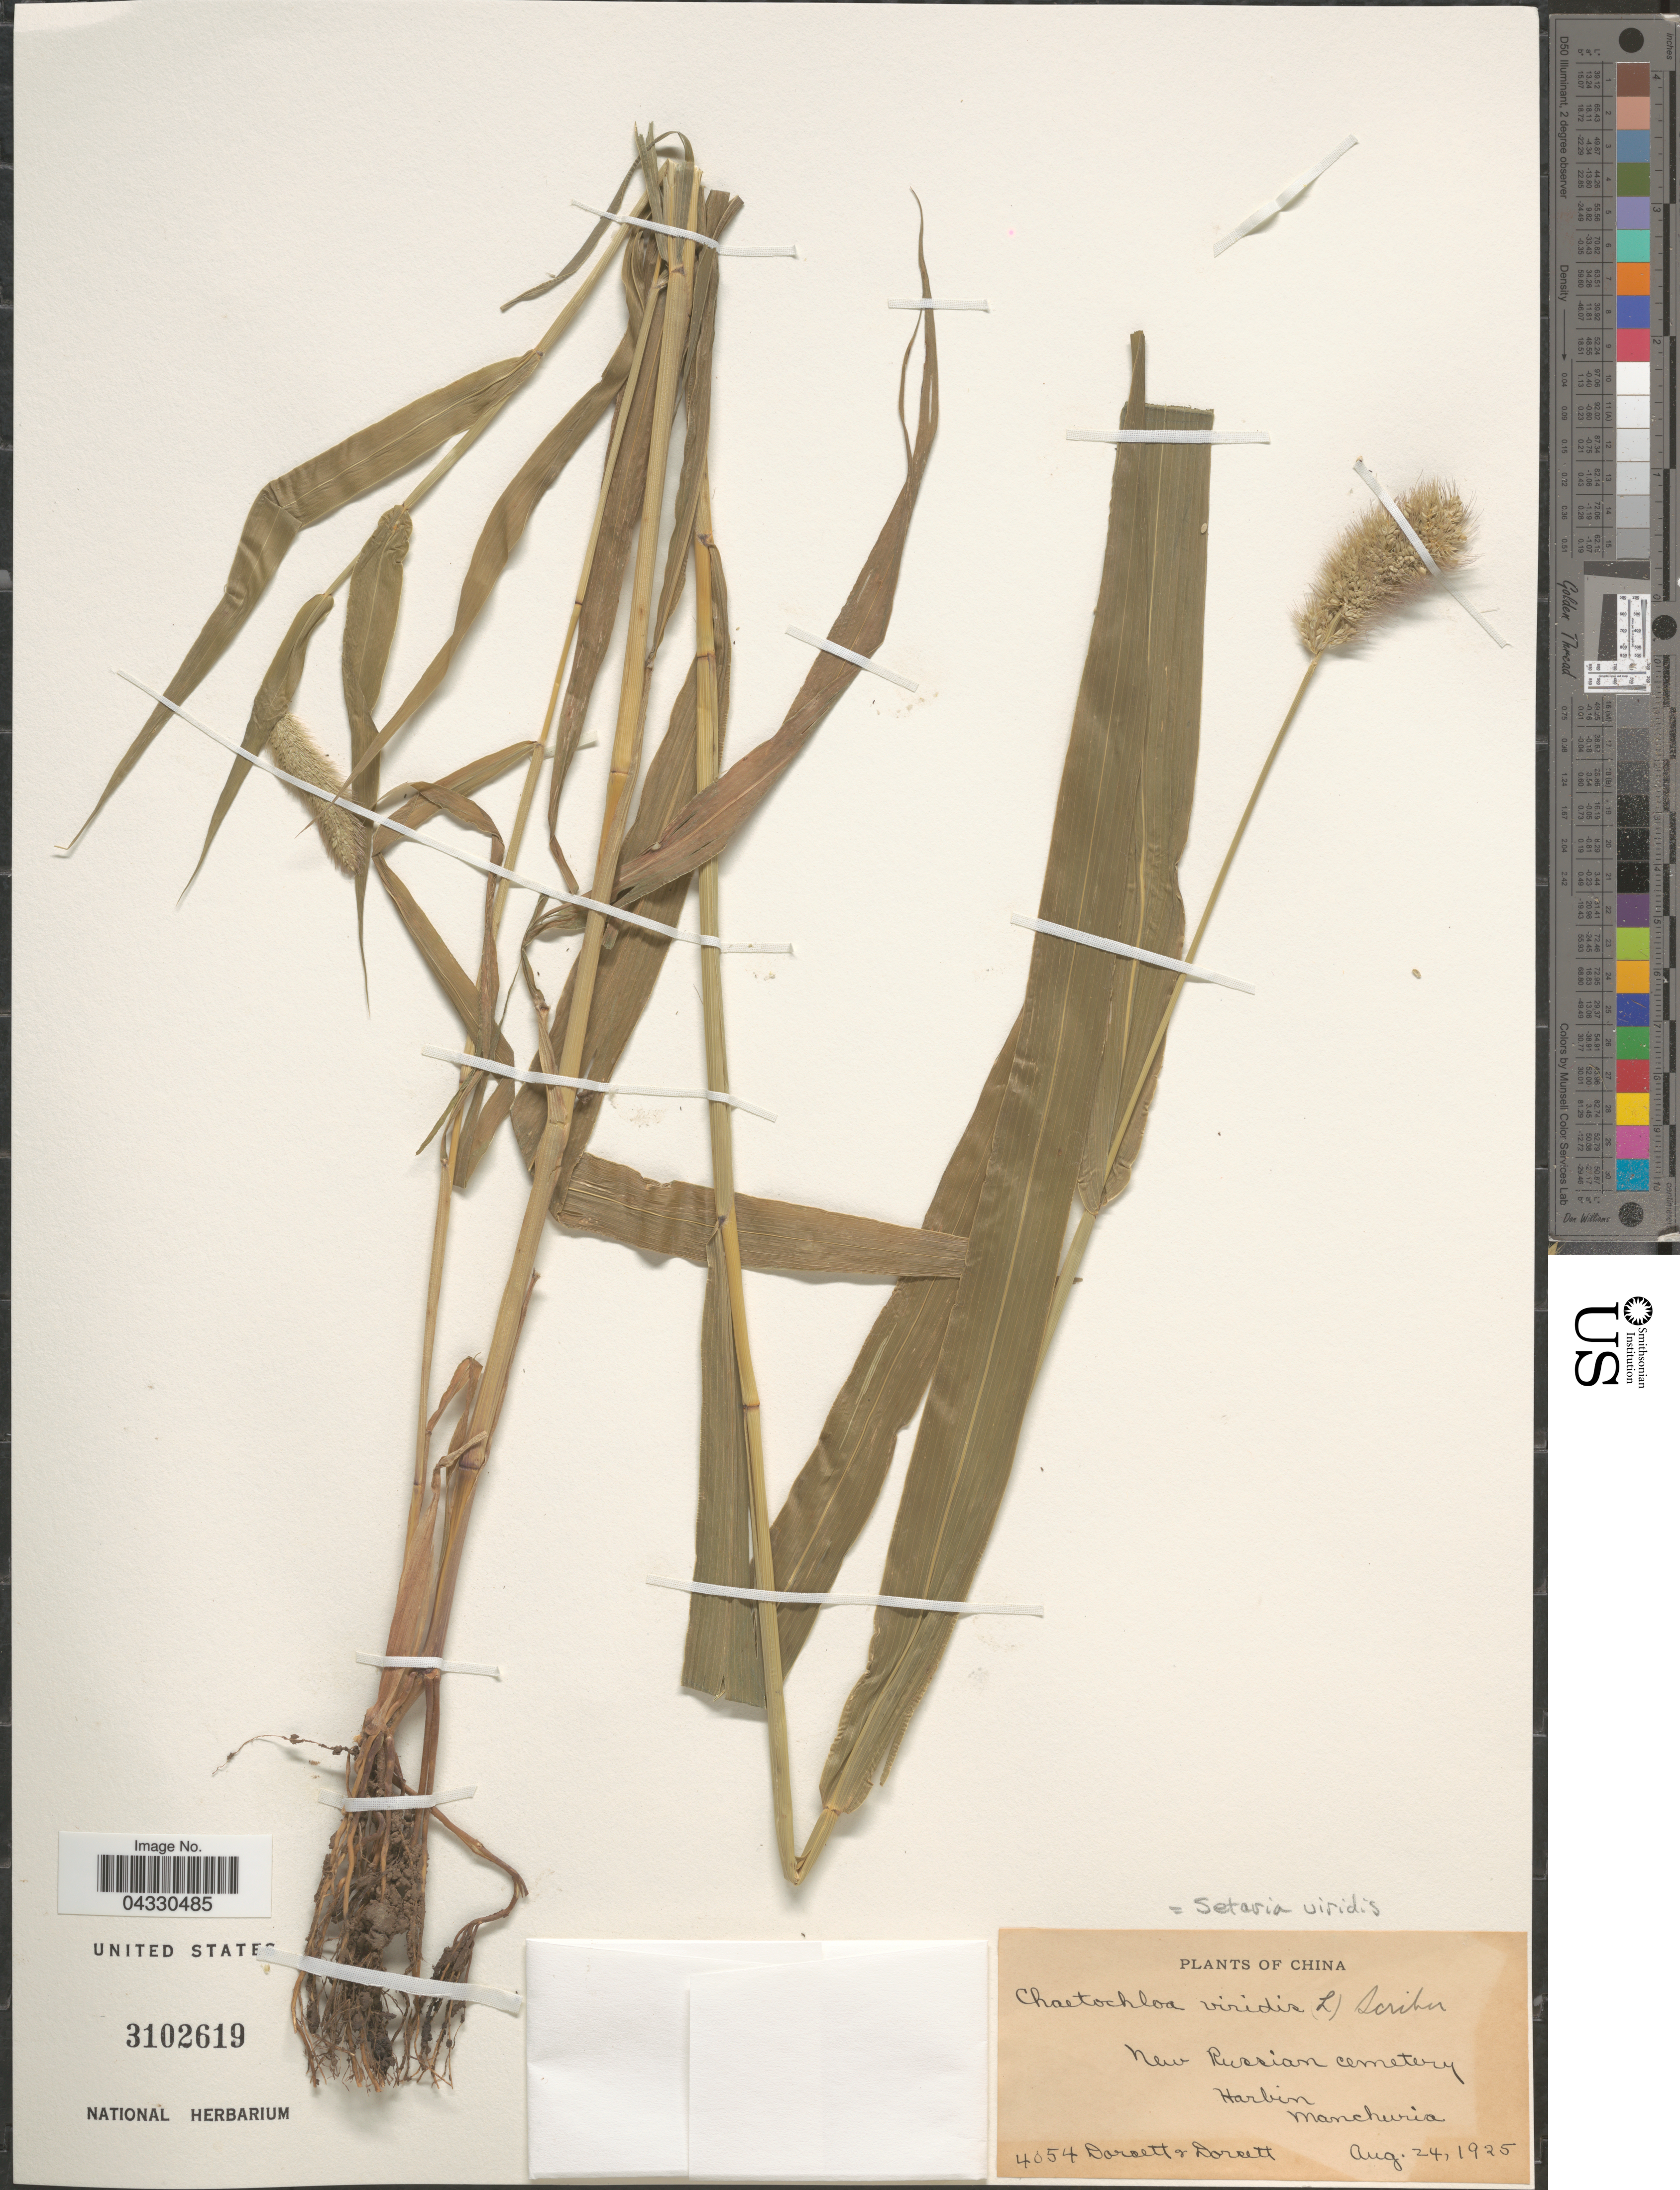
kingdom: Plantae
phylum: Tracheophyta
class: Liliopsida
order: Poales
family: Poaceae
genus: Setaria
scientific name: Setaria viridis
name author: (L.) P. Beauv.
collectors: -- Dorsett & -- Dorsett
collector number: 4054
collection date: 1925-08-24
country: China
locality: New Russian cemetery. Harbin. Manchuria.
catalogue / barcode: US 3102619